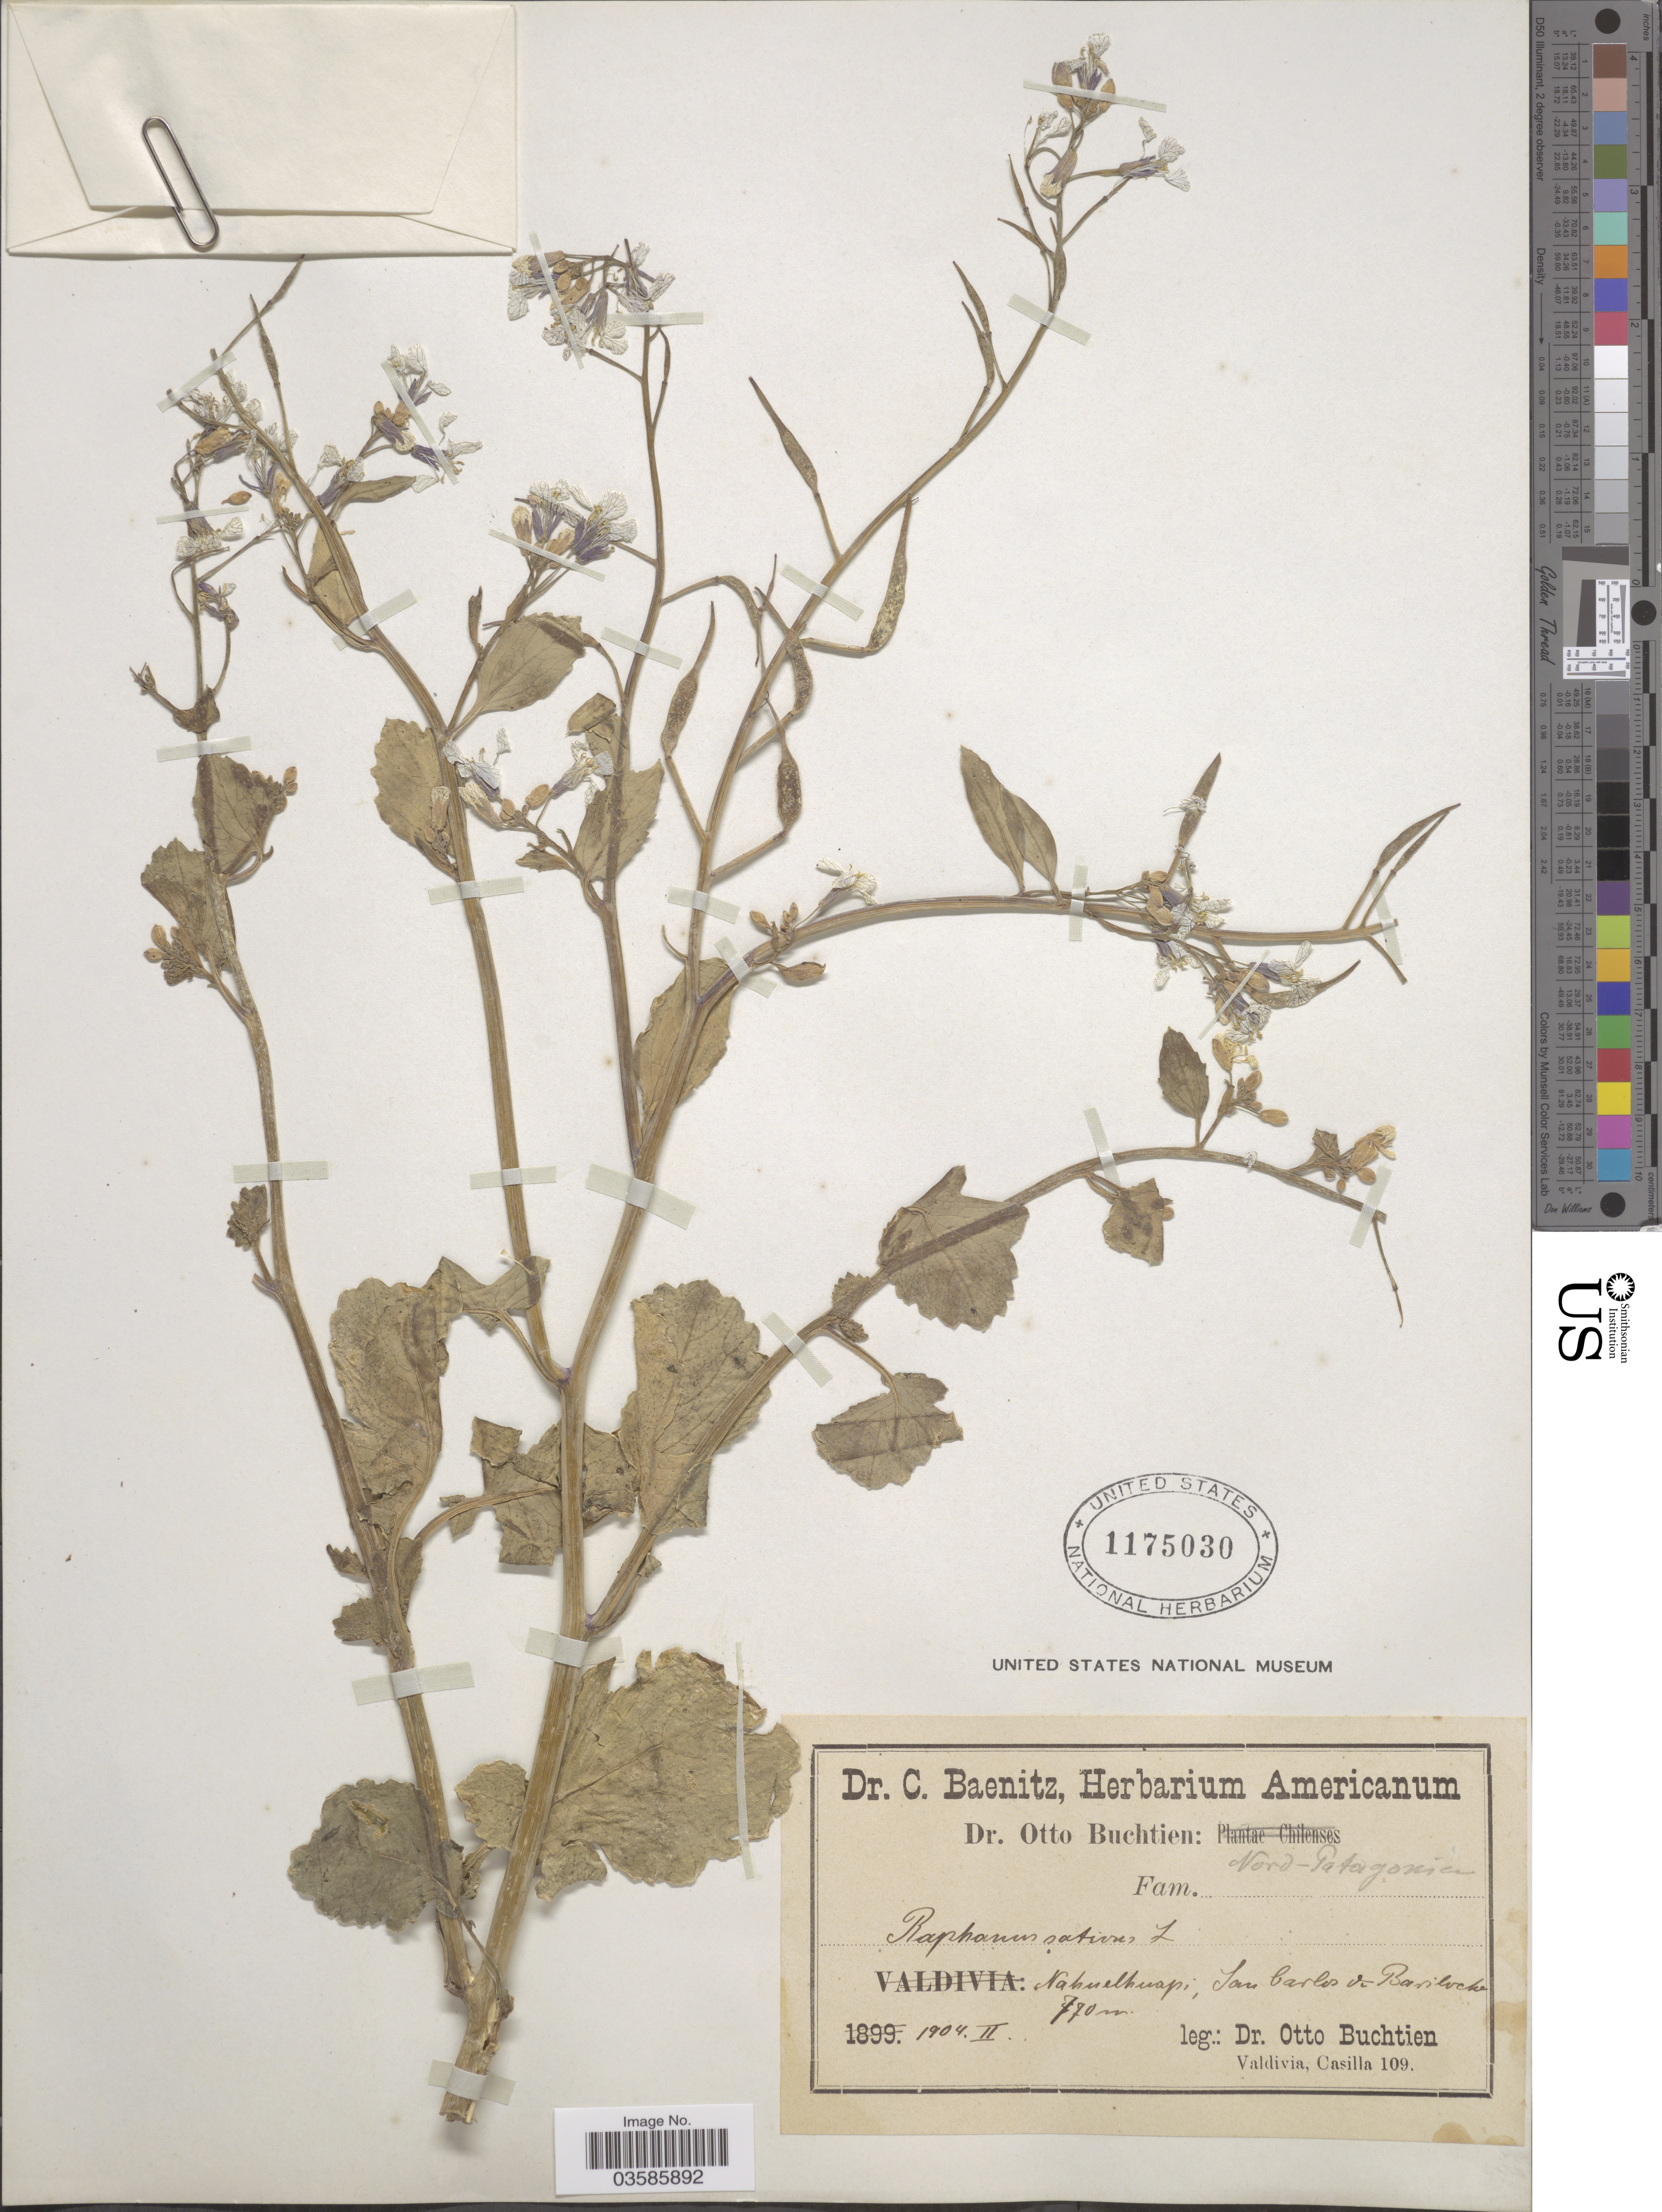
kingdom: Plantae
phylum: Tracheophyta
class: Magnoliopsida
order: Brassicales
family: Brassicaceae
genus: Raphanus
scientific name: Raphanus sativus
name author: L.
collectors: O. Buchtien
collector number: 109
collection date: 1904-02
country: Argentina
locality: Nord- Patagonia. Nahuelhuapi, San Carlos de Bariloche.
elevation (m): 770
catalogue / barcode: US 1175030